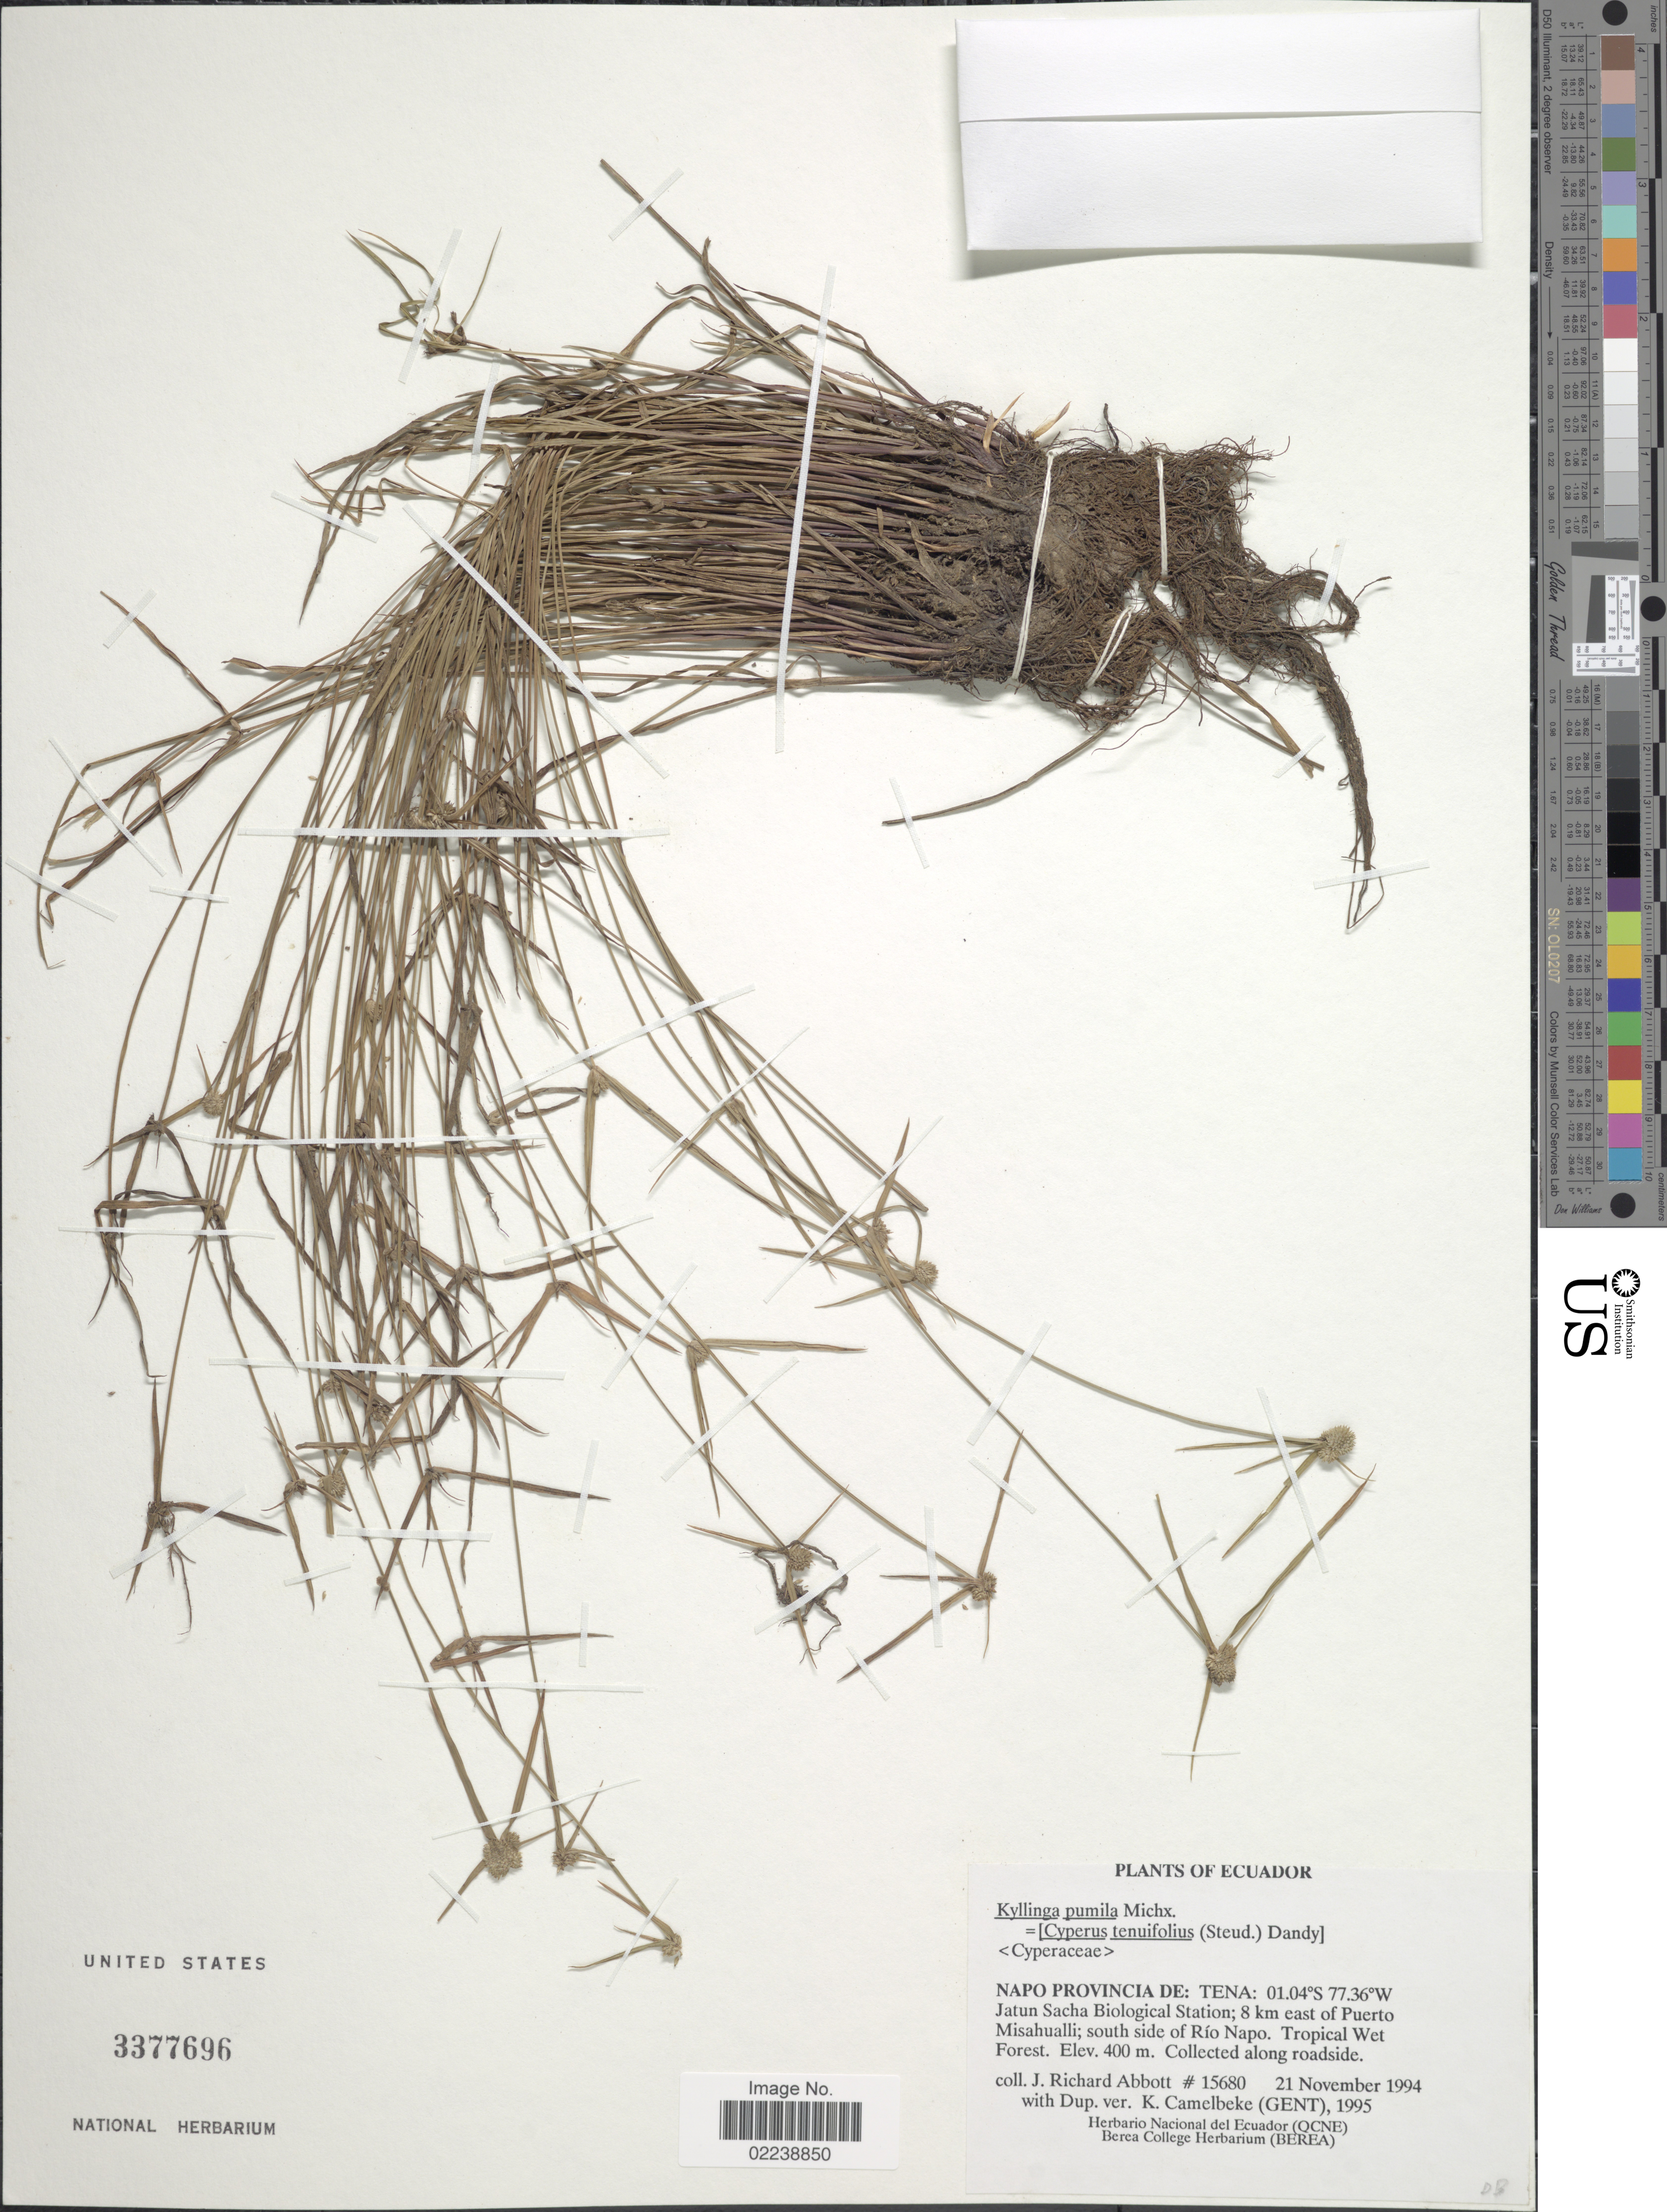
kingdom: Plantae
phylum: Tracheophyta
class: Liliopsida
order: Poales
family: Cyperaceae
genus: Cyperus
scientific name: Cyperus hortensis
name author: (Salzm. ex Steud.) Dorr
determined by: Strong, Mark T., (BOT), Smithsonian Institution - National Museum of Natural History (UNITED STATES)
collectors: J. R. Abbott & K. Camelbeke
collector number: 15680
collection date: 1994-11-21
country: Ecuador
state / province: Napo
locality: Tena, Jatun Sacha Biological Station, 8 km east of Puerto Misahualli; south side of Rio Napo. Tropical Wet Forest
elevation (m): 400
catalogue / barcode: US 3377696